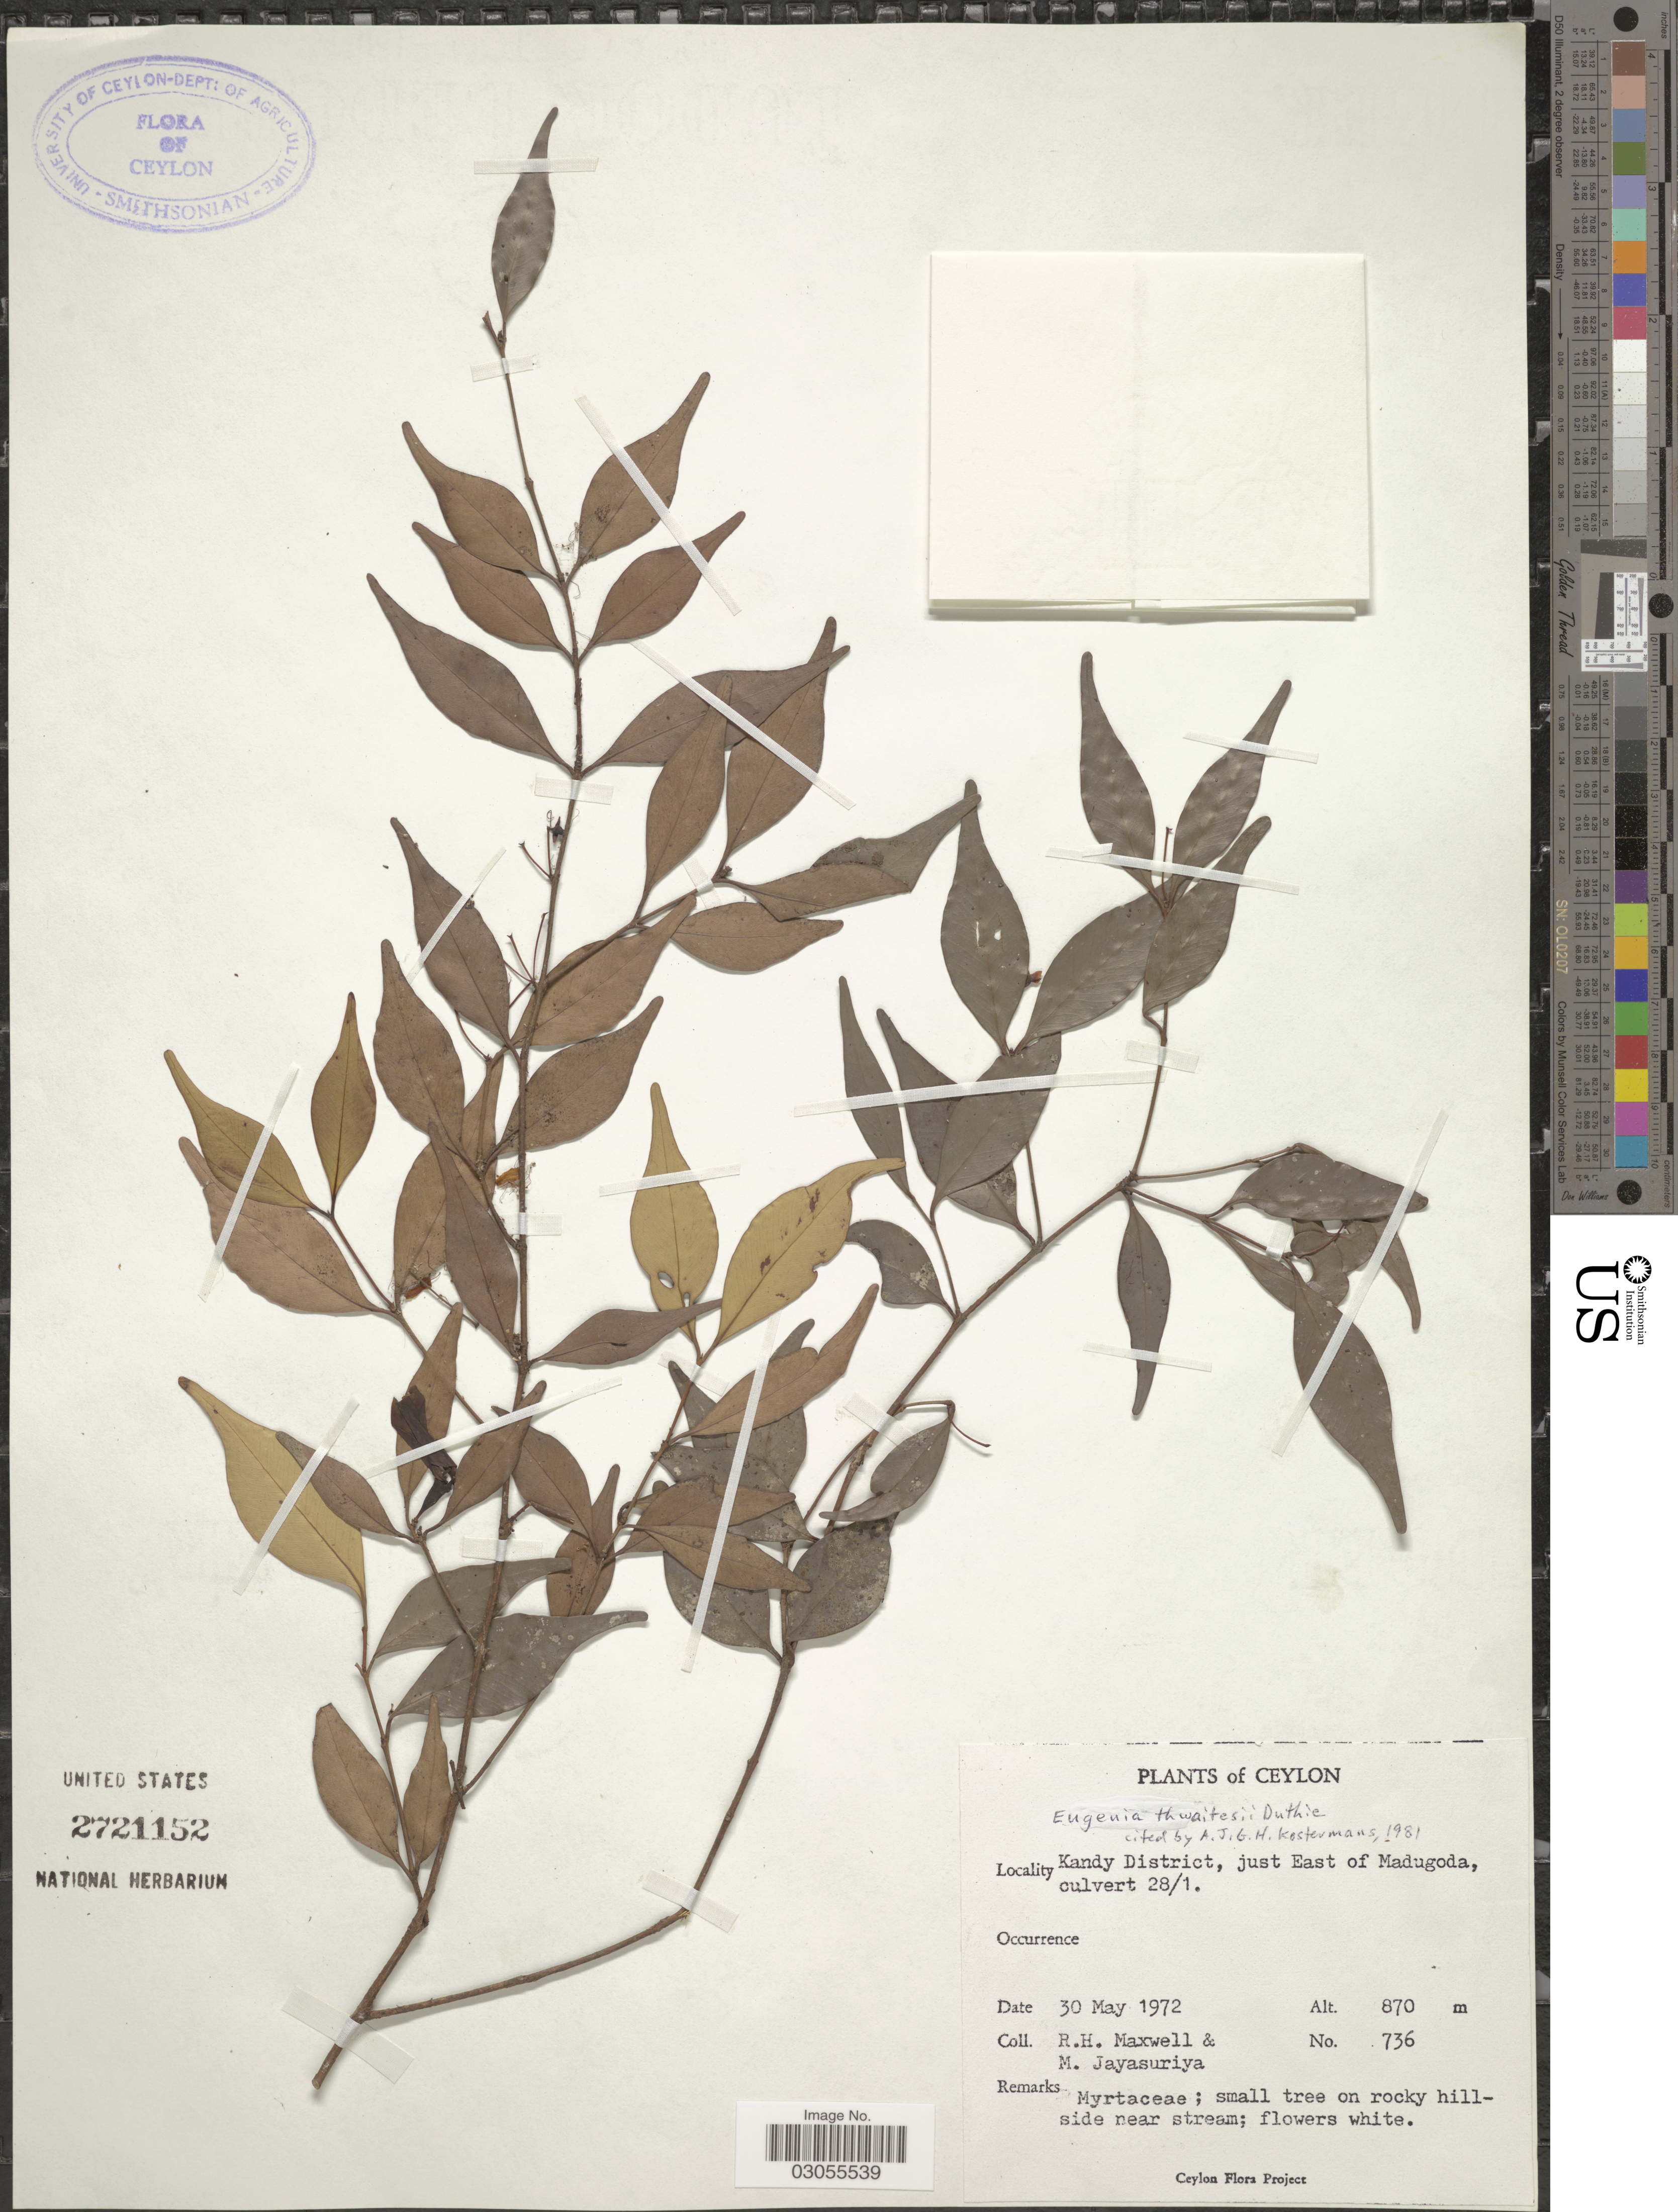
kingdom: Plantae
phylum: Tracheophyta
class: Magnoliopsida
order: Myrtales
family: Myrtaceae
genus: Eugenia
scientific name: Eugenia thwaitesii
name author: Duthie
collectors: R. Maxwell & M. Jayasuriya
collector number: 736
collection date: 1972-05-30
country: Sri Lanka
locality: Ceylon. Kandy District, just East of Madugoda, culvert 28/1.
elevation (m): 870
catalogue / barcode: US 2721152